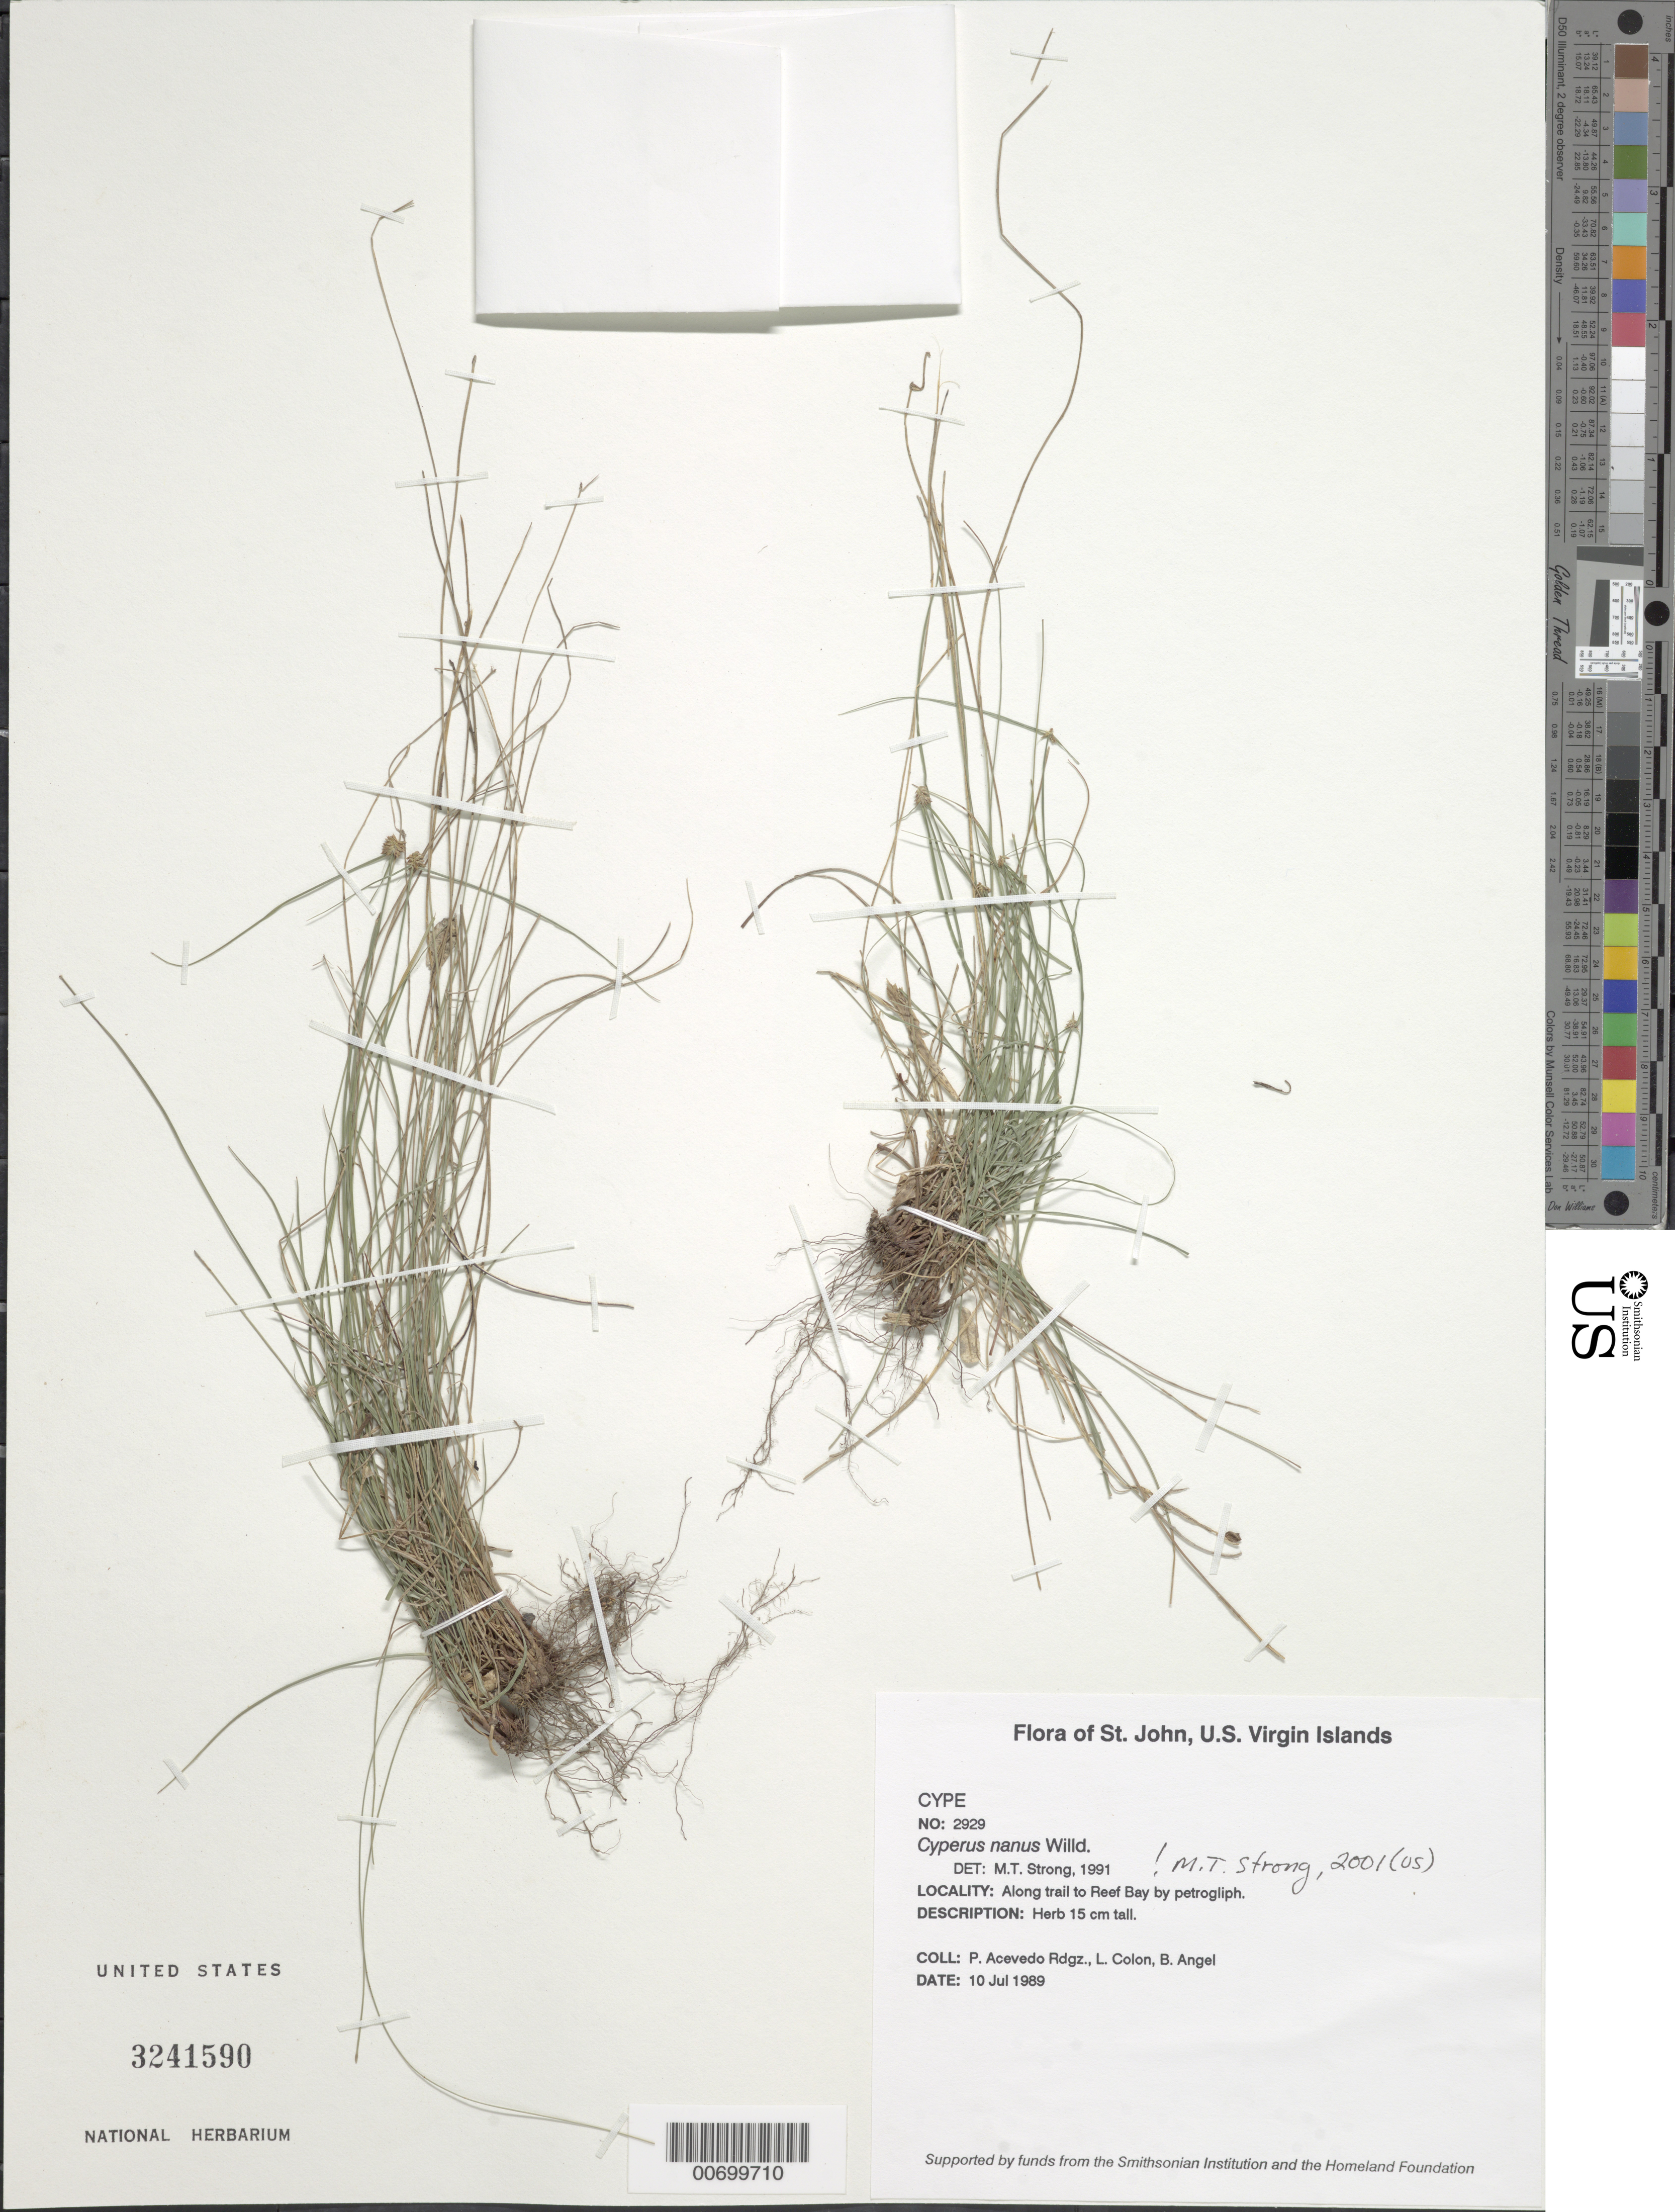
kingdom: Plantae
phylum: Tracheophyta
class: Liliopsida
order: Poales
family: Cyperaceae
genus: Cyperus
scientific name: Cyperus nanus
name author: Willd.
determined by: Strong, M. T., (US), Smithsonian Institution - National Museum of Natural History (UNITED STATES)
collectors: P. Acevedo-Rodr., L. Colon & Bobbi Angell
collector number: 2929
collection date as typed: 10 Jul 1989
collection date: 1989-07-10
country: U.S. Virgin Islands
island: St. John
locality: Along trail to Reef Bay by petrogliph.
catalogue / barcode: US 3241590